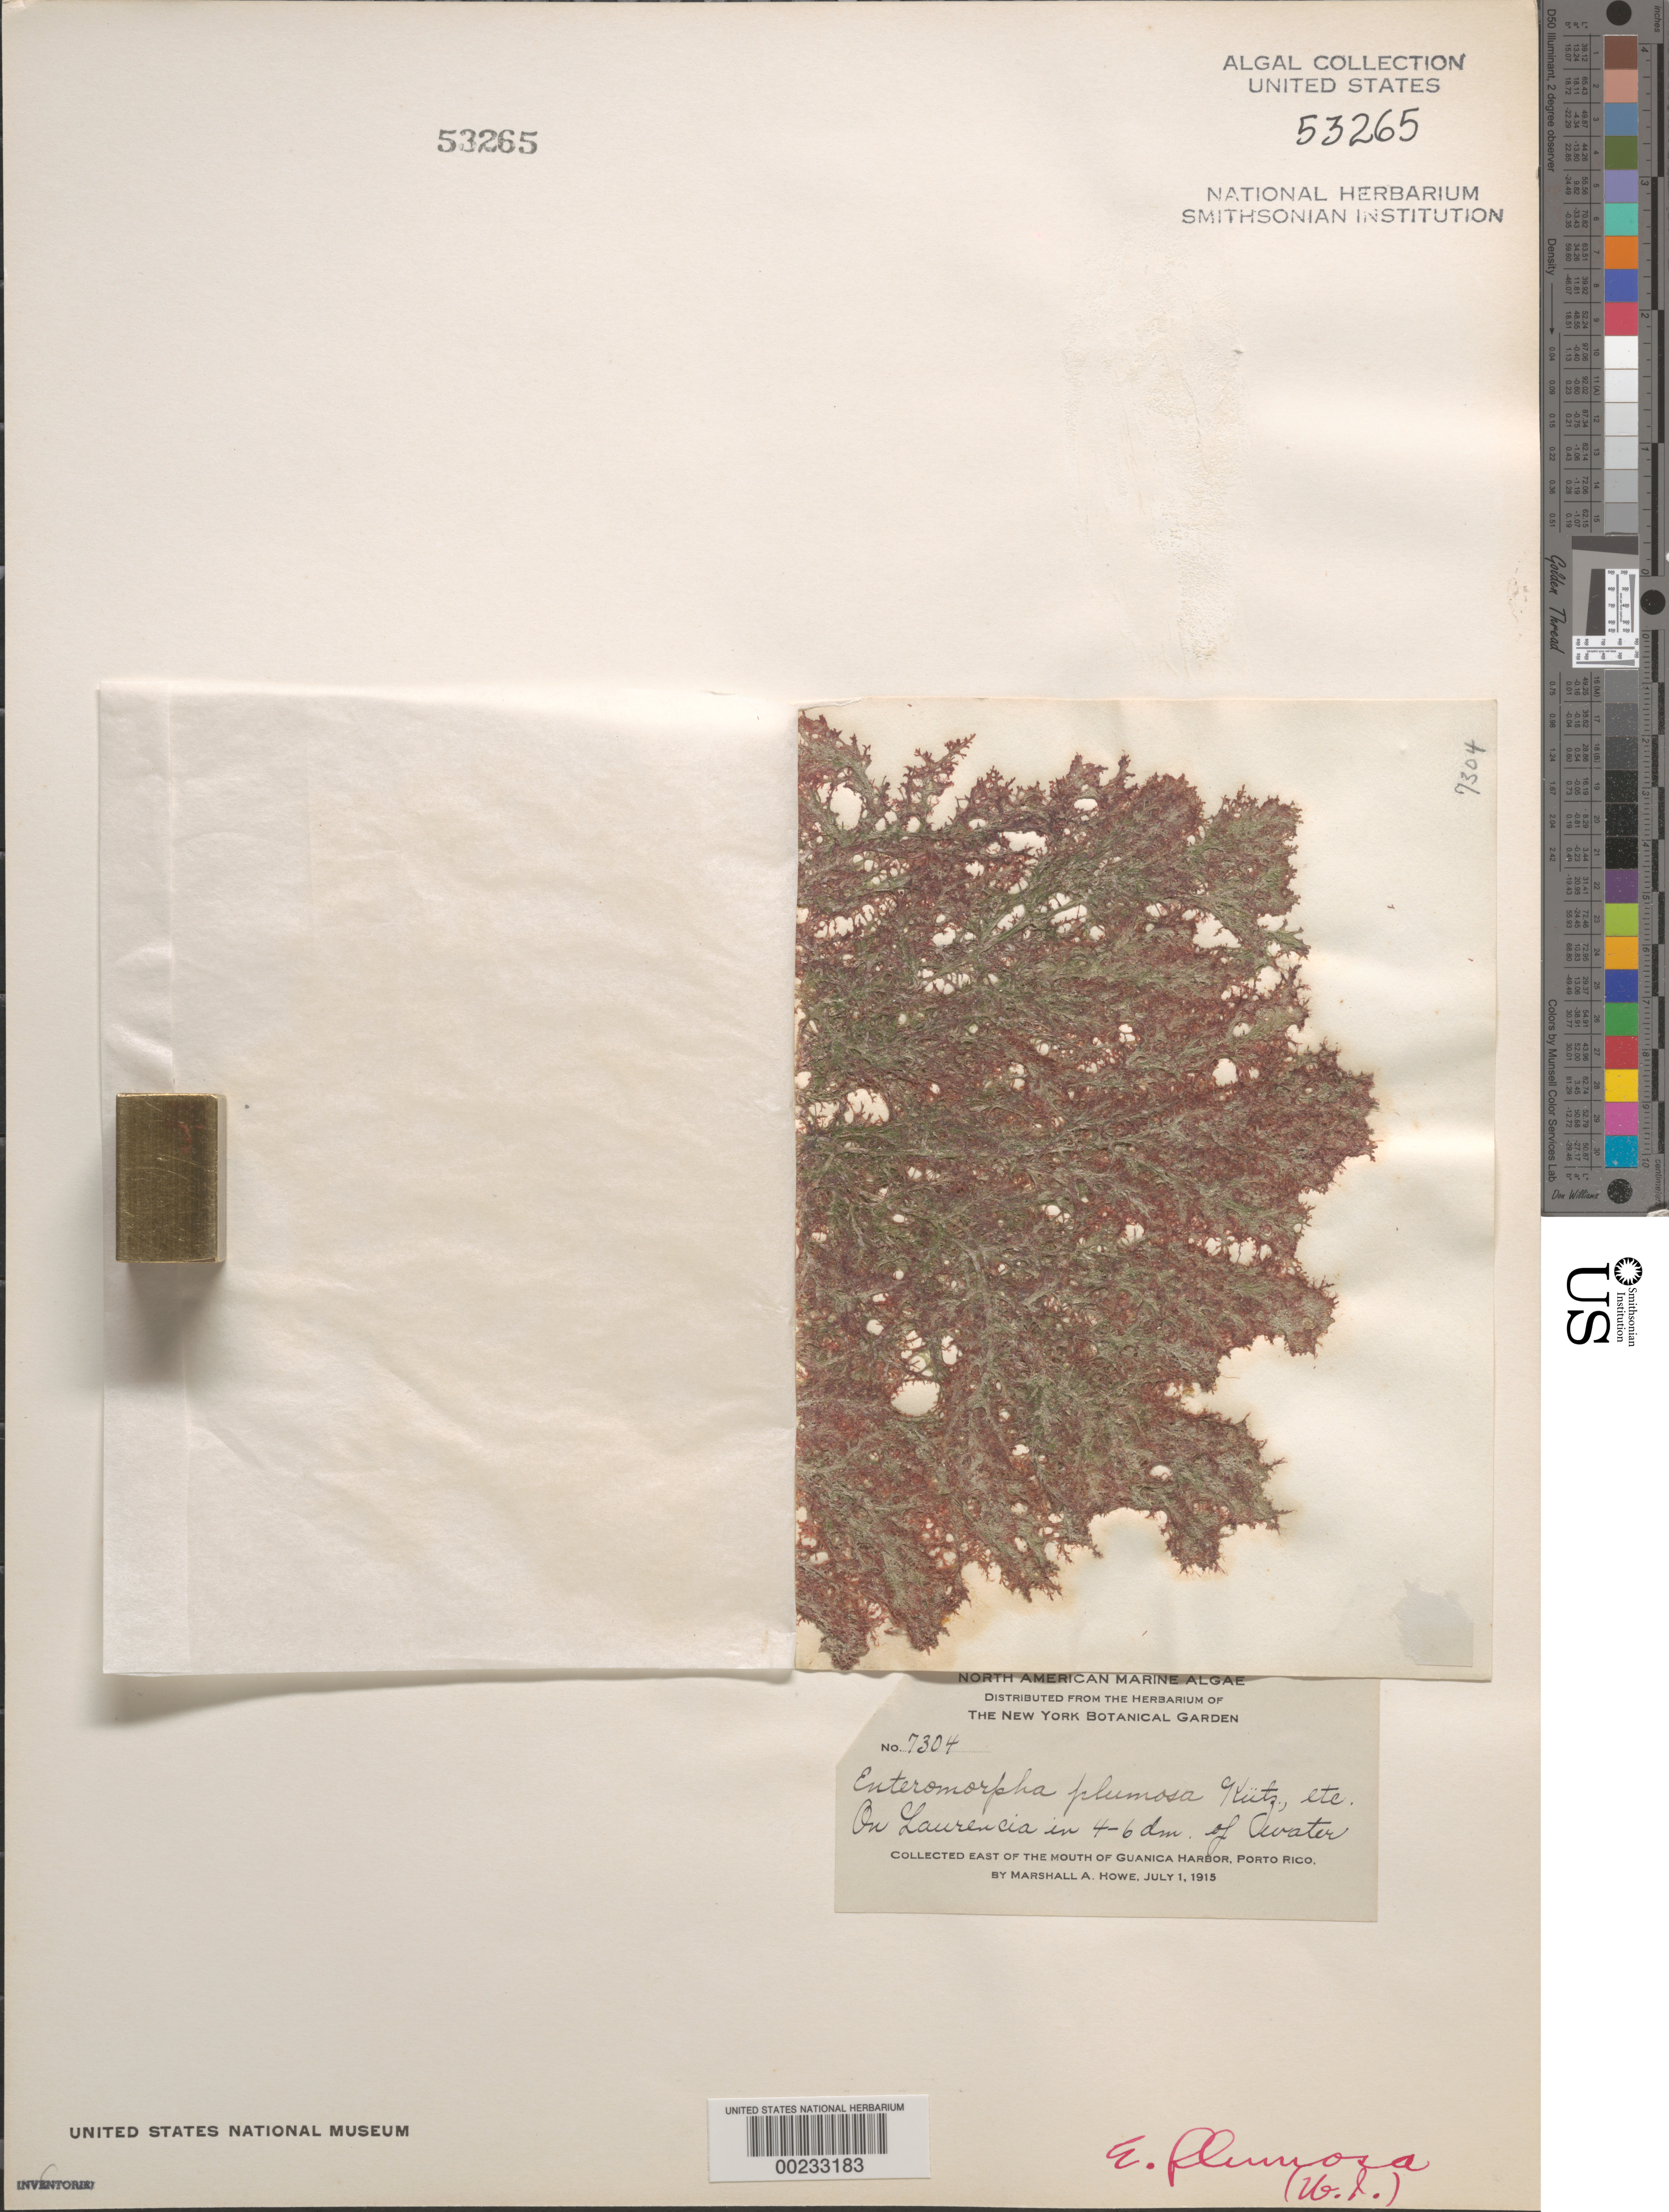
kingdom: Plantae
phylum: Chlorophyta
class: Ulvophyceae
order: Ulvales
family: Ulvaceae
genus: Ulva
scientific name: Ulva paradoxa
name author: C. Agardh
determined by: Algae name updating Project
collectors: M. A. Howe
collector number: MAH 7304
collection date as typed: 01 Jul 1915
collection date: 1915-07-01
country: Puerto Rico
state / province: Guanica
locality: East of Guanica Harbor mouth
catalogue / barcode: US 53265